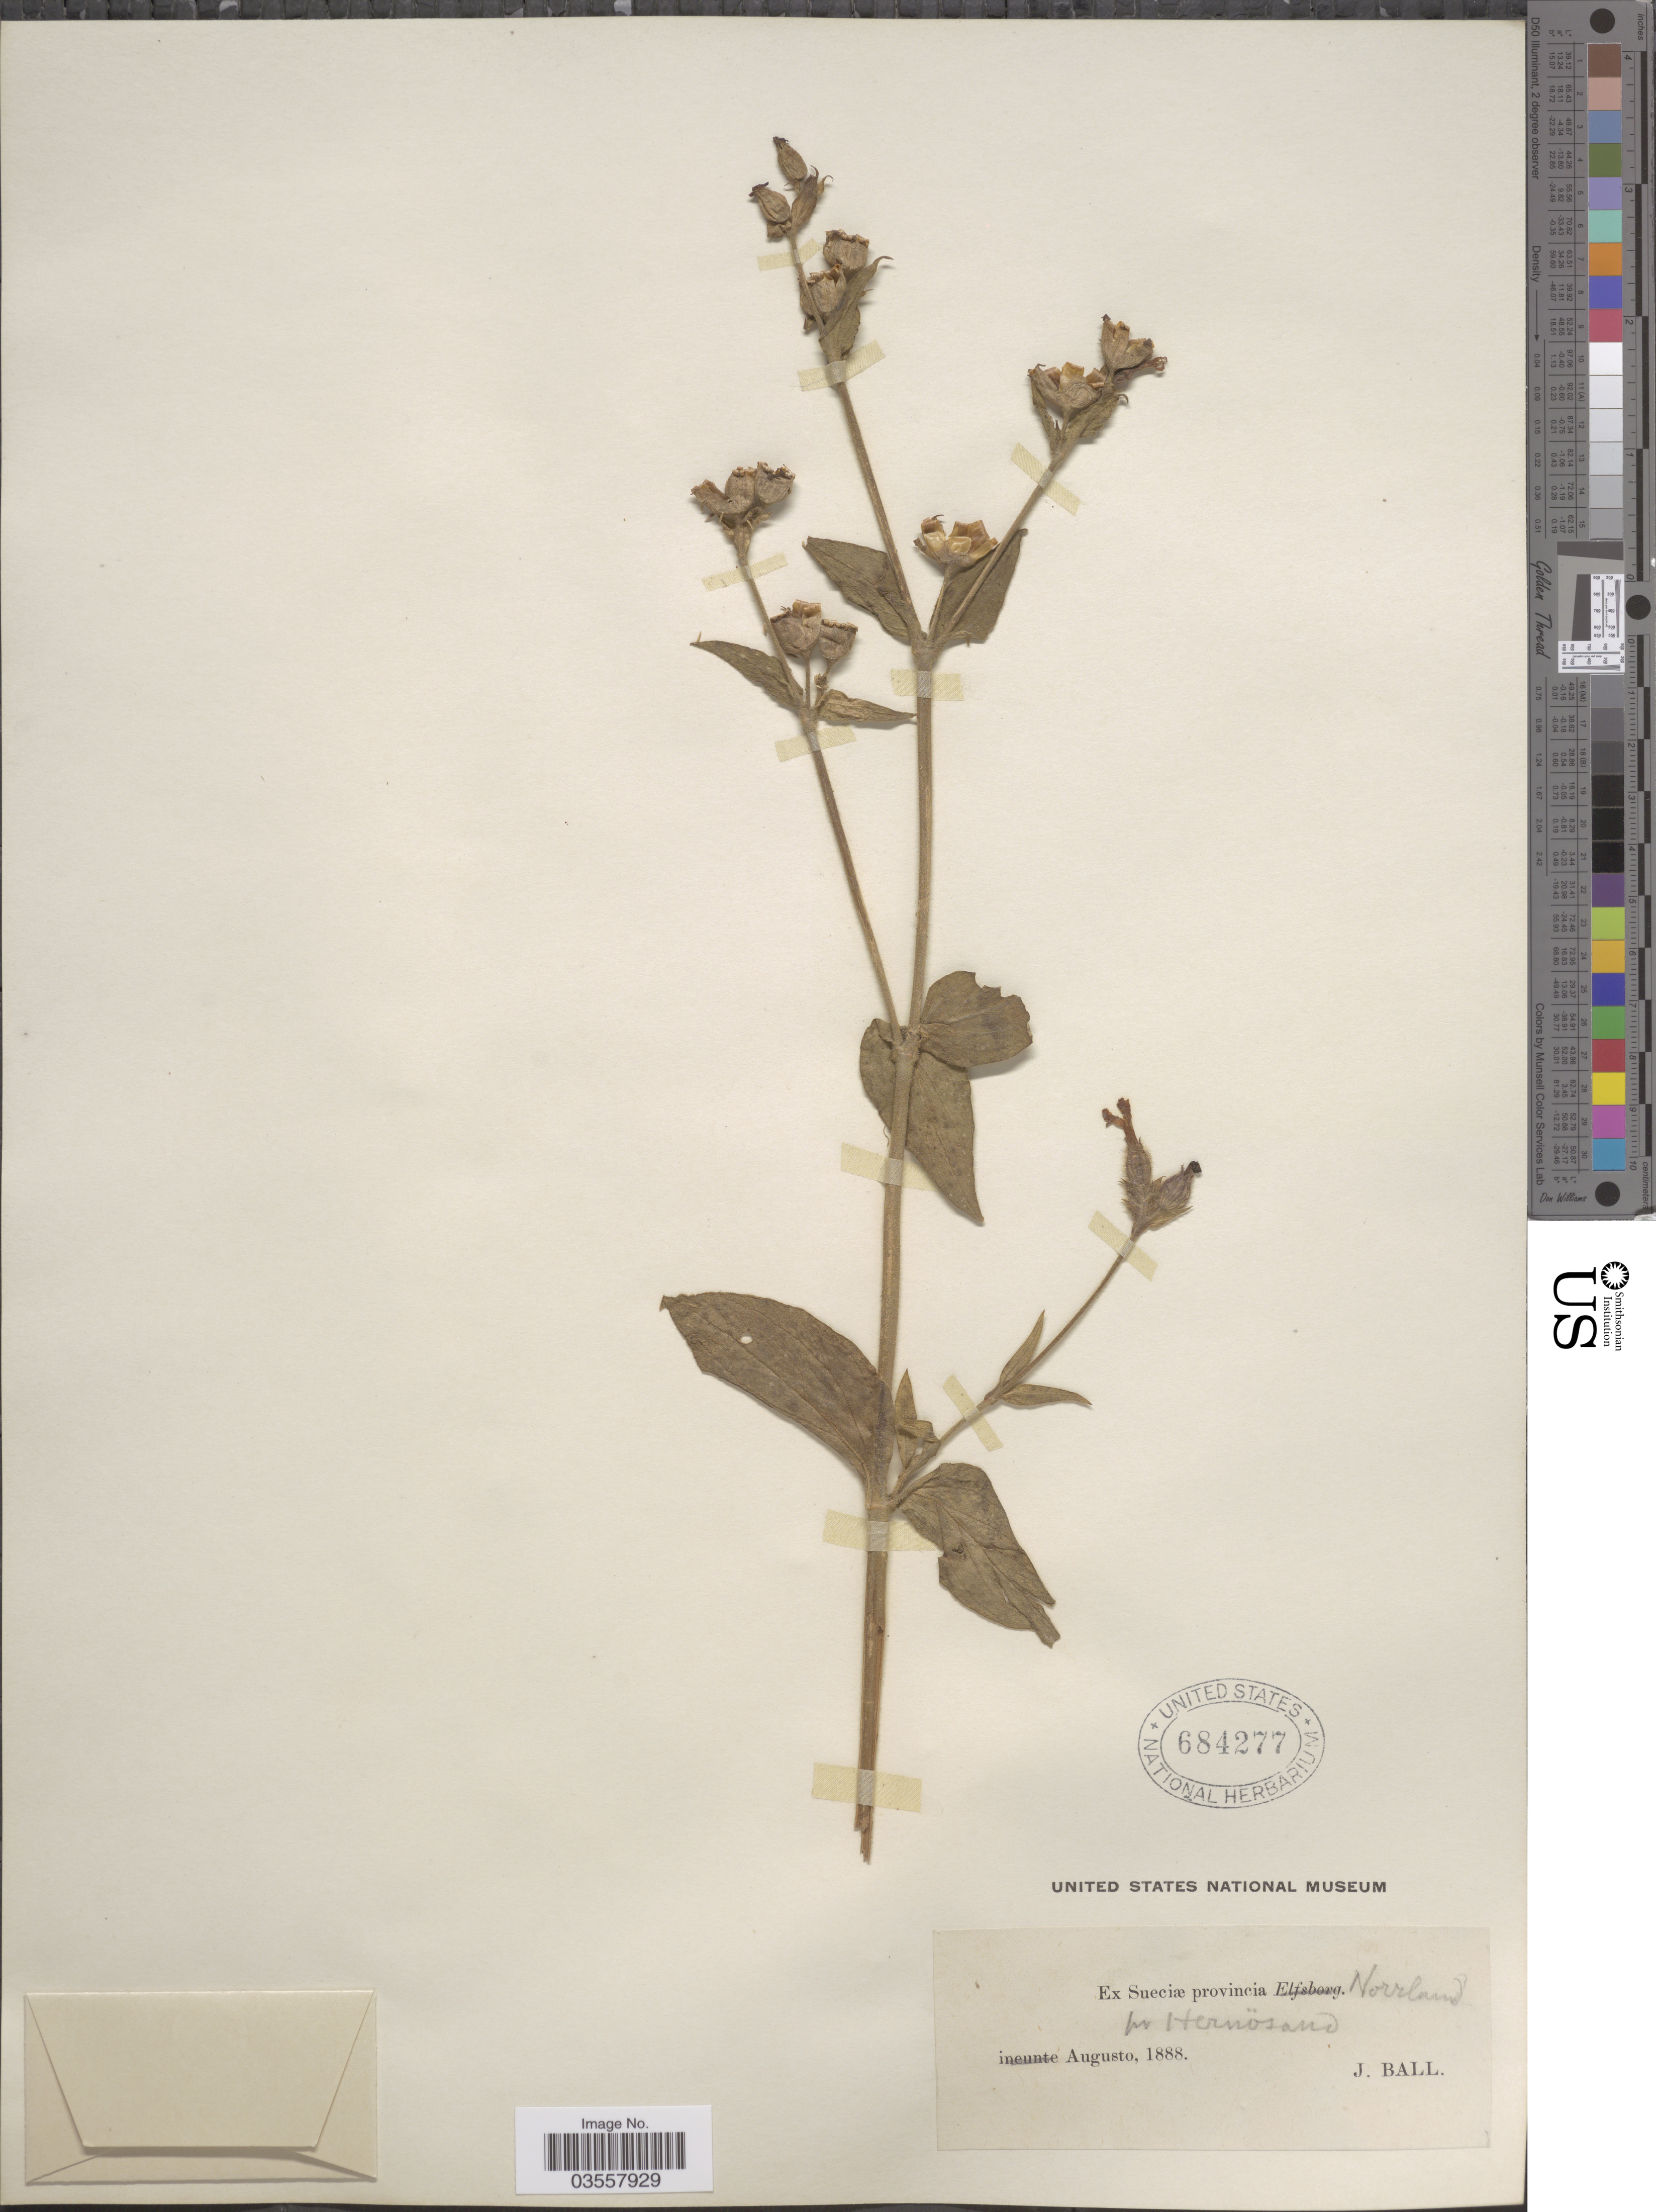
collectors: J. Ball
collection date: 1888-08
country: Sweden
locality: Ex Sueciæ provincia Norrland pr Hernösand.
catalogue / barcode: US 684277